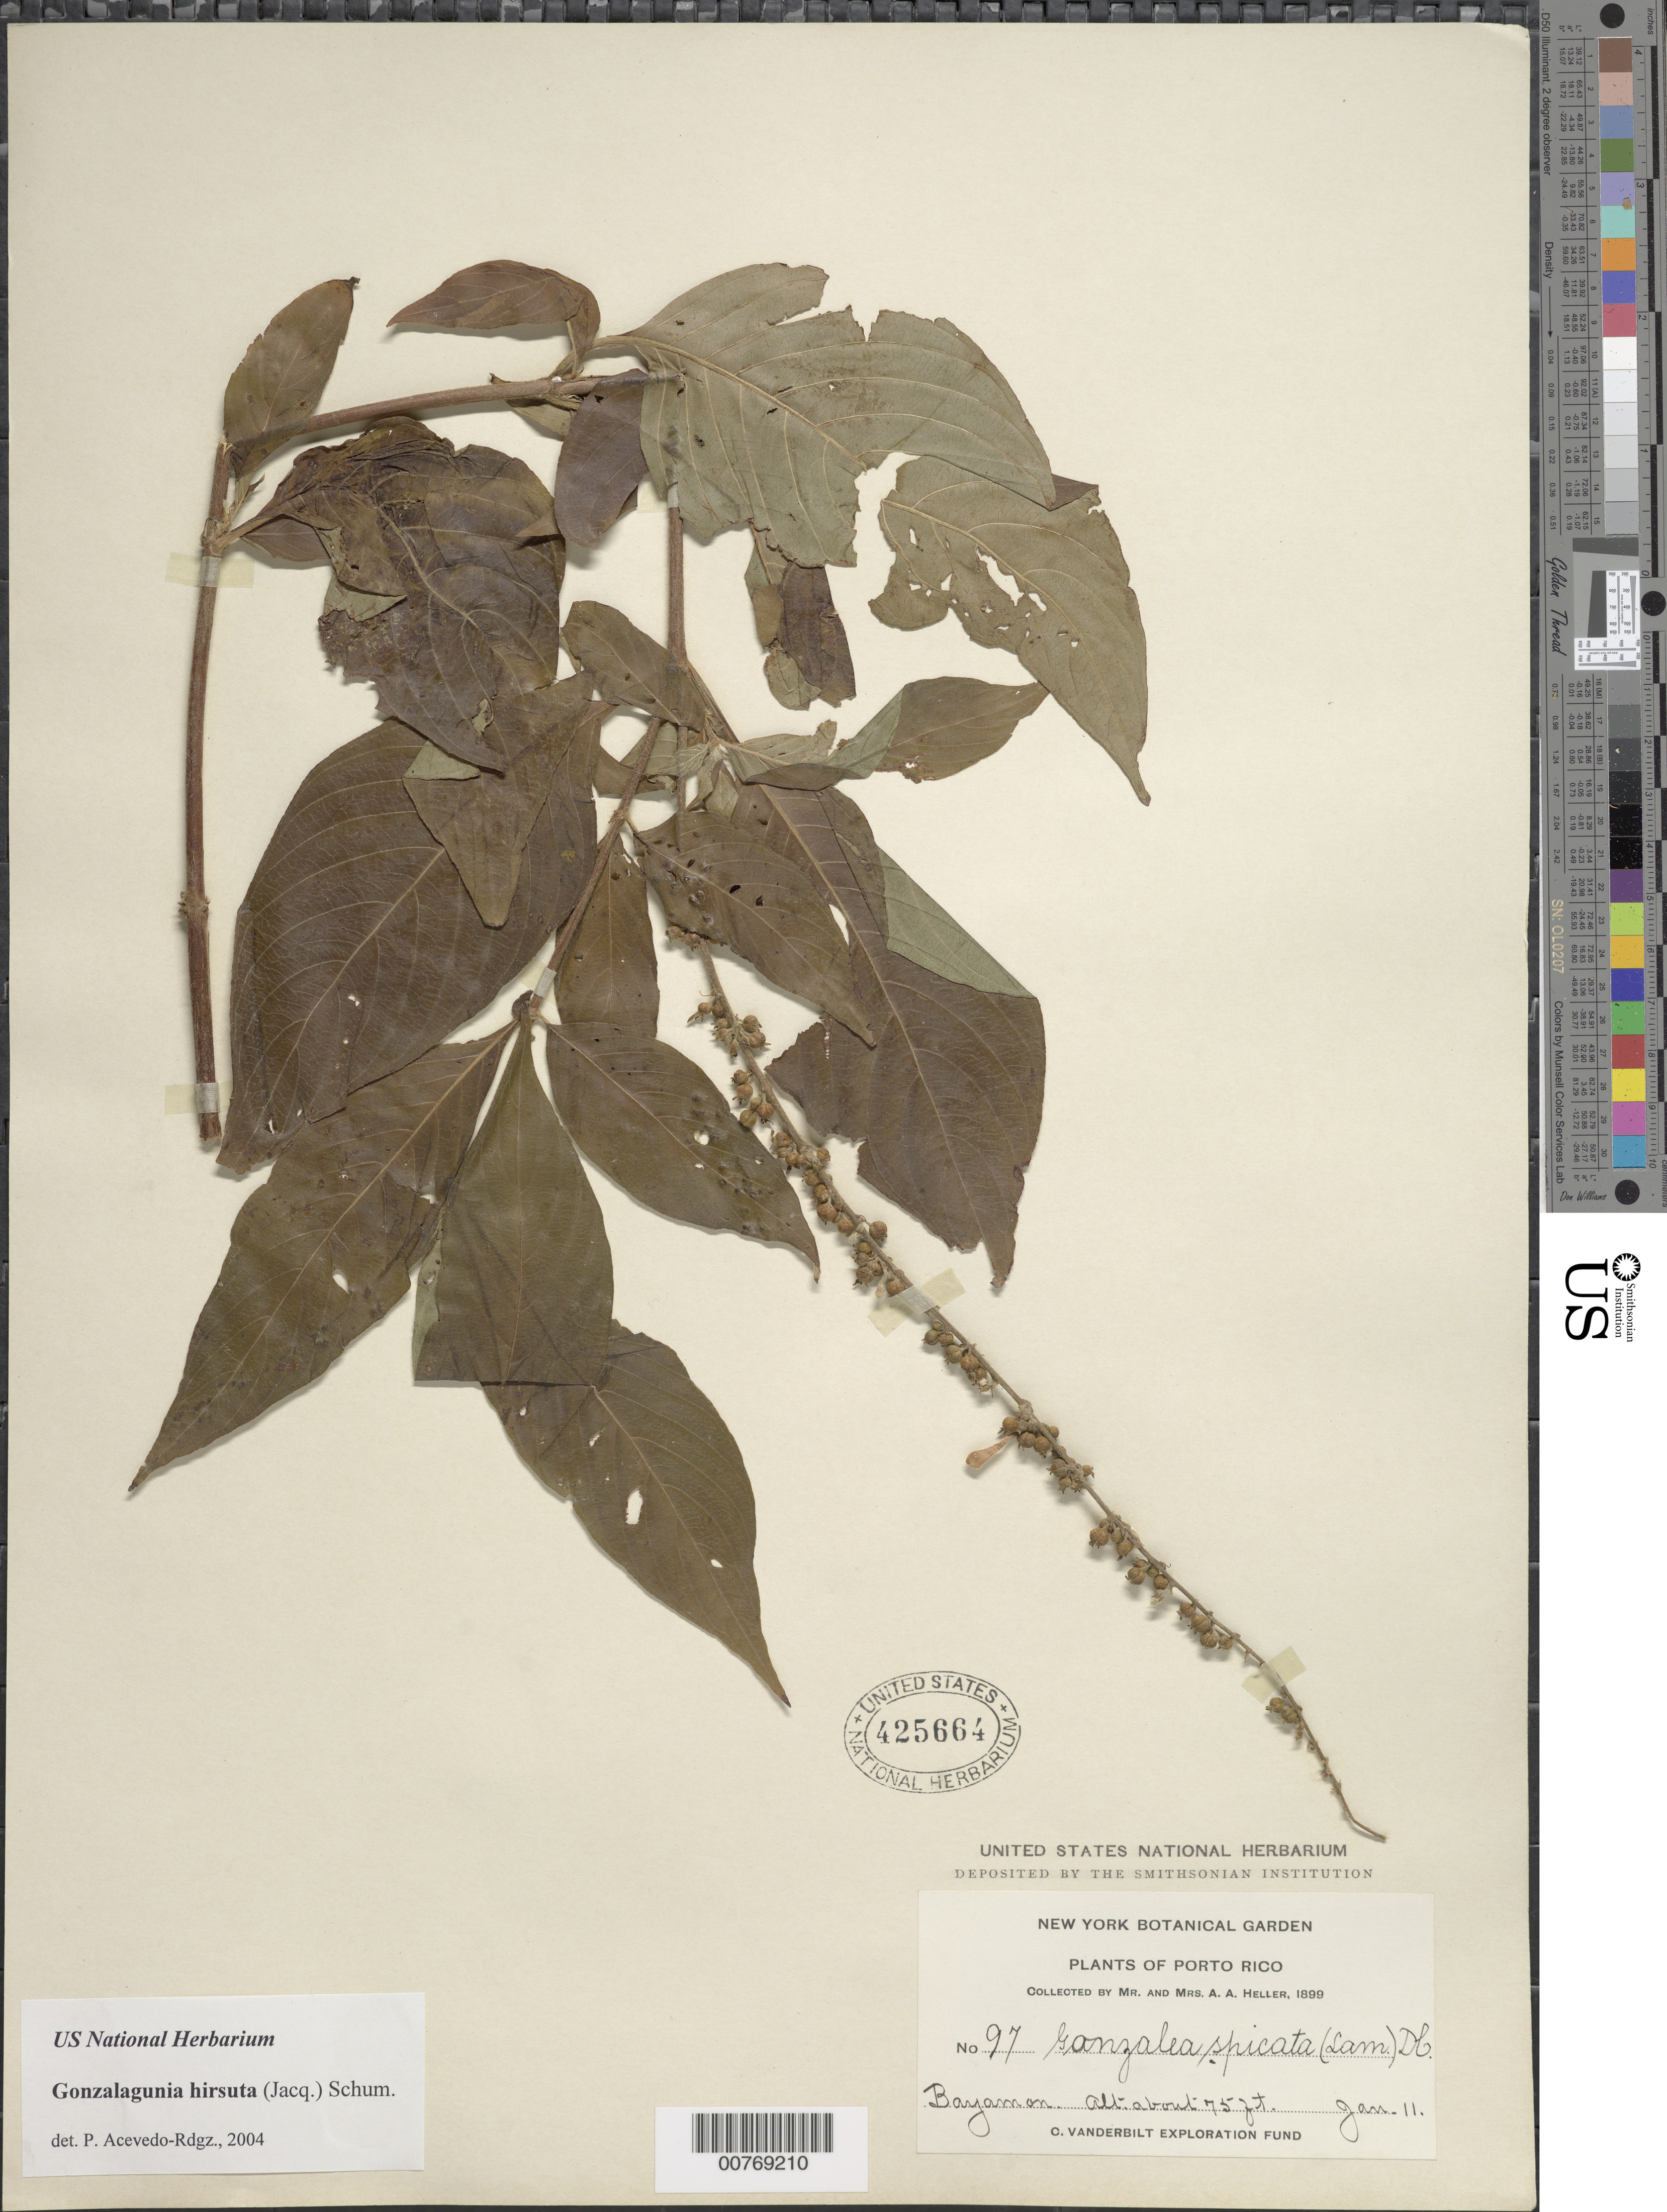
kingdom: Plantae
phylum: Tracheophyta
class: Magnoliopsida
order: Gentianales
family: Rubiaceae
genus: Gonzalagunia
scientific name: Gonzalagunia hirsuta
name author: (Jacq.) K. Schum.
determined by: Acevedo-Rodríguez, P., (BOT), Smithsonian Institution - National Museum of Natural History (UNITED STATES)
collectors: A. A. Heller & E. G. Heller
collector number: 97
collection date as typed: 11 Jan 1899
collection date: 1899-01-11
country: Puerto Rico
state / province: Bayamón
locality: Bayamon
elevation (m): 23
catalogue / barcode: US 425664